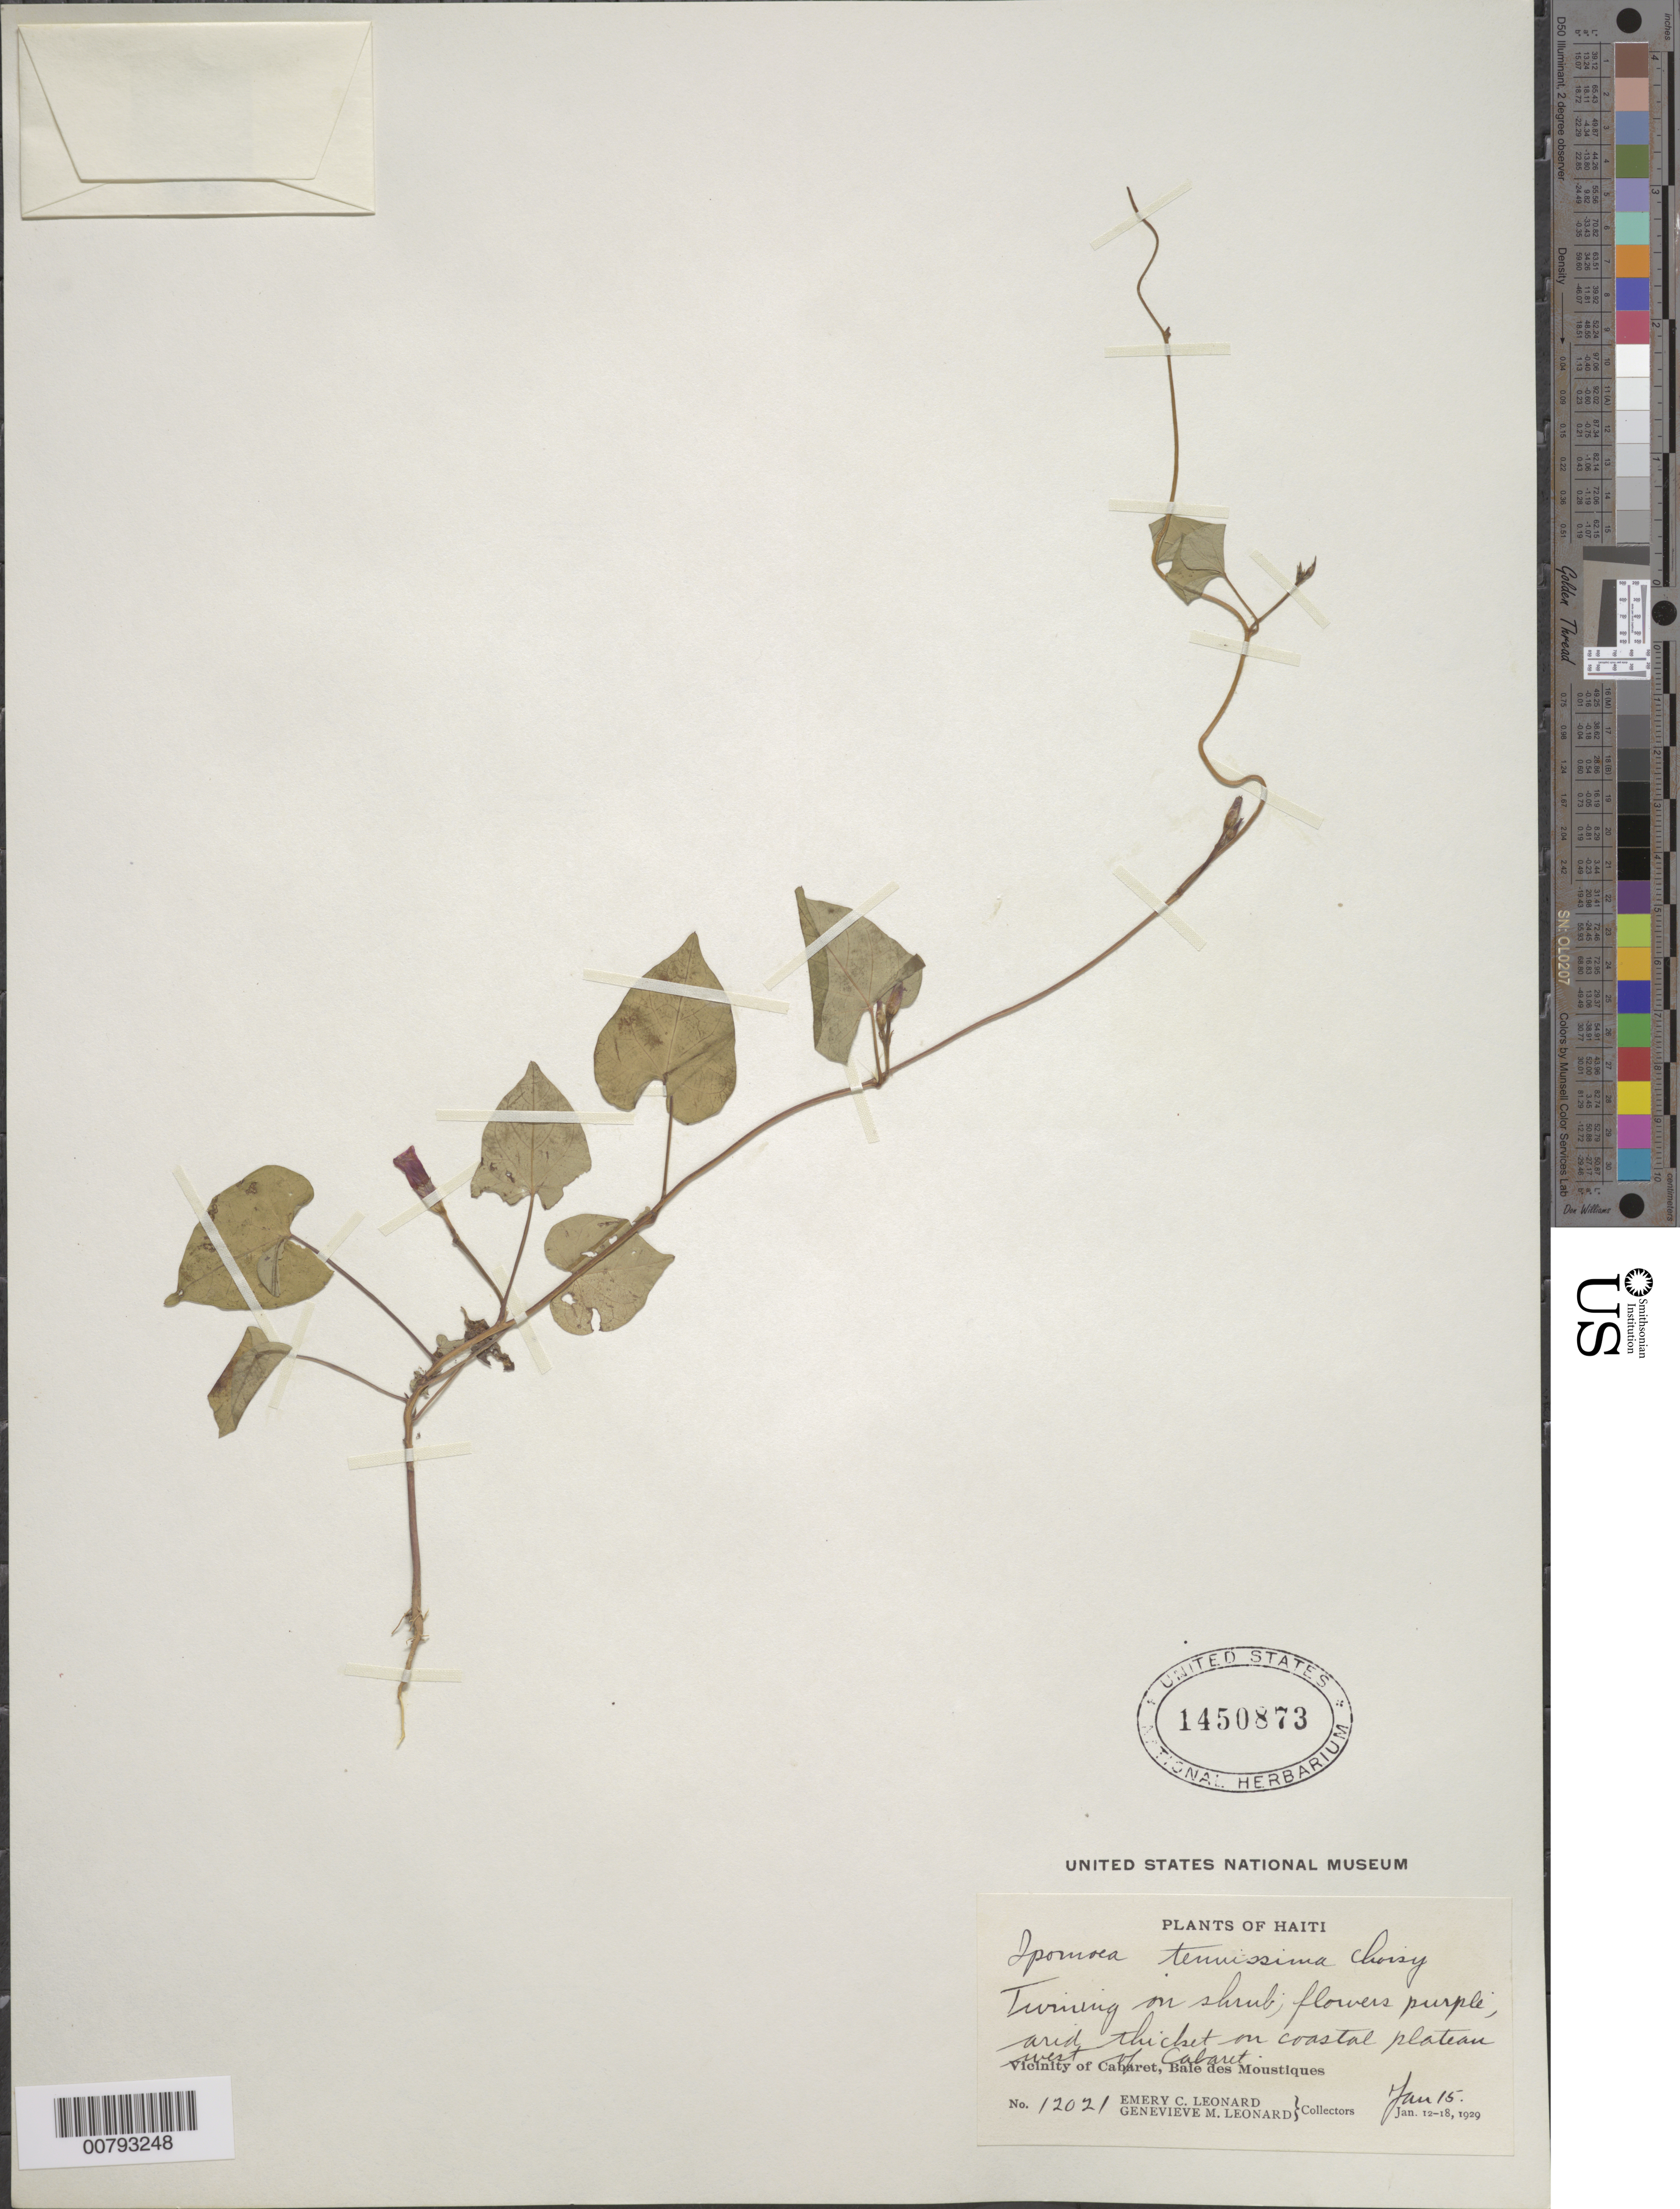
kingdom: Plantae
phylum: Tracheophyta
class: Magnoliopsida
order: Solanales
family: Convolvulaceae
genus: Ipomoea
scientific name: Ipomoea triloba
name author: L.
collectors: E. C. Leonard & G. M. Leonard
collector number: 12021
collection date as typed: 15 Jan 1929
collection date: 1929-01-15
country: Haiti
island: Hispaniola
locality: Baie des Moustiques, vicinity of Cabaret, west of Cabaret.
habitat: Arid thicket on coastal plateau.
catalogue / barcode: US 1450873